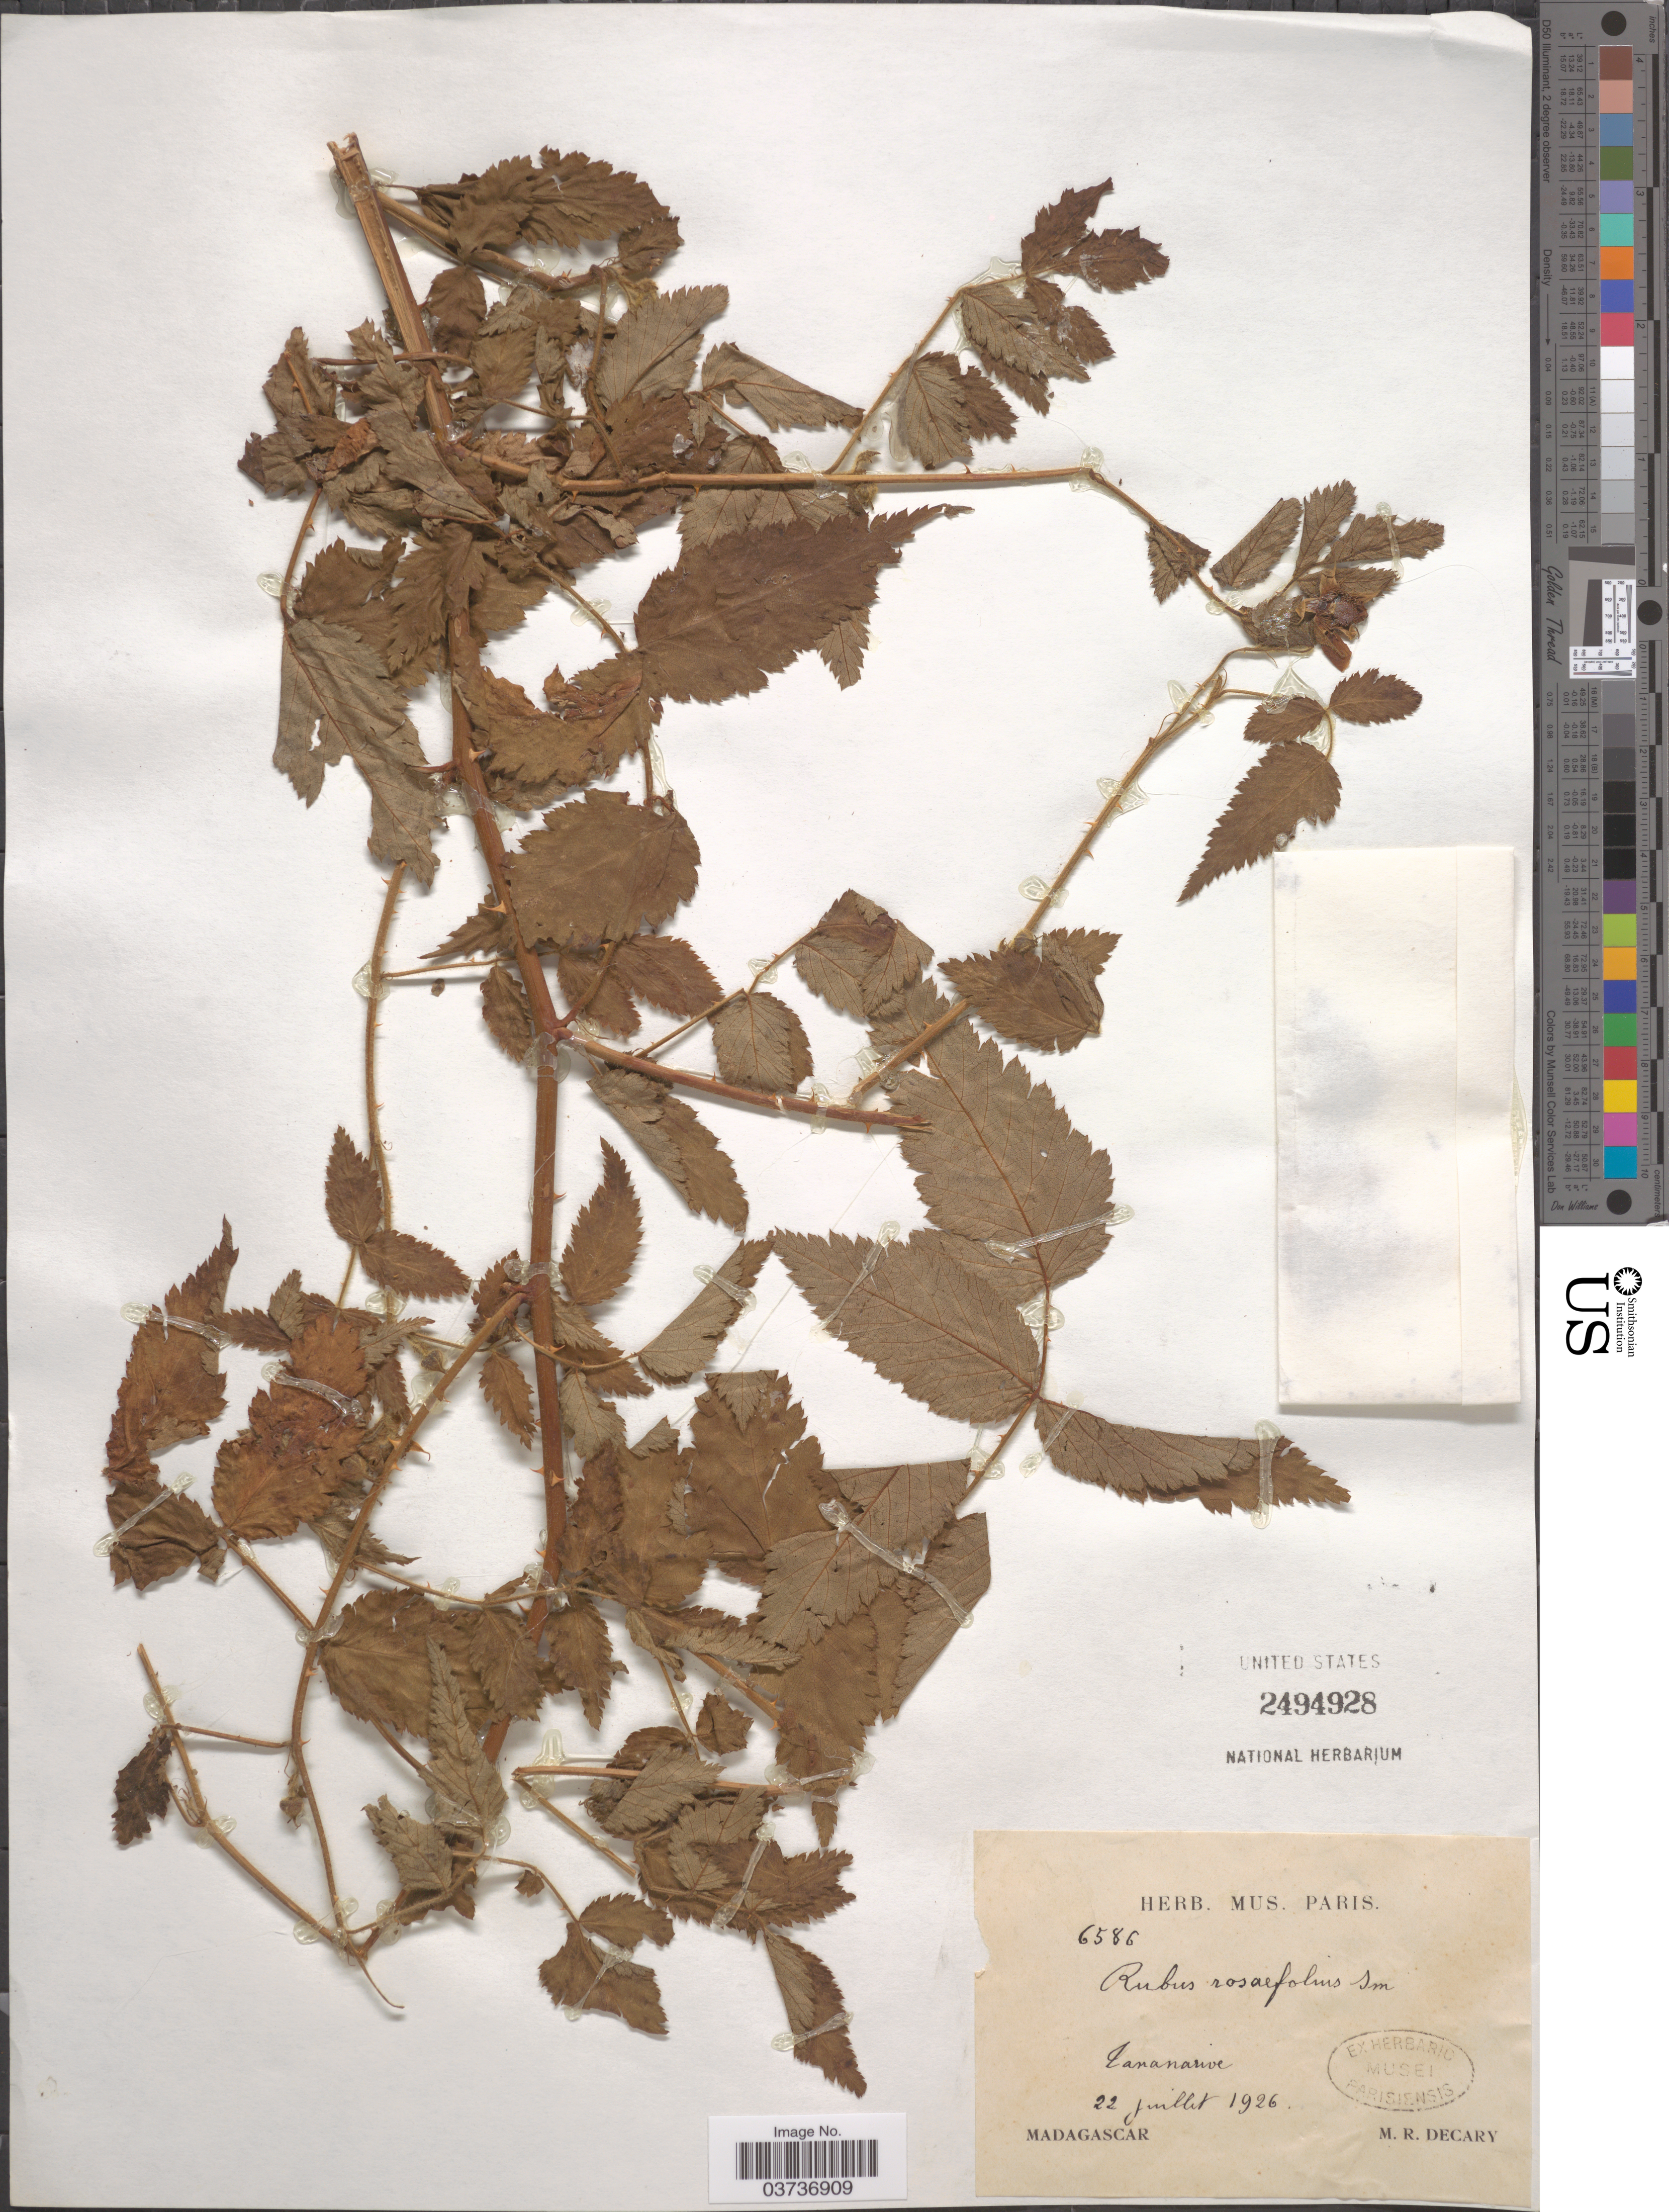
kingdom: Plantae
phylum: Tracheophyta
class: Magnoliopsida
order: Rosales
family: Rosaceae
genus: Rubus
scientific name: Rubus rosaefolius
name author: Sm.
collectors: R. Decary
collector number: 6586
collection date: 1926-07-22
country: Madagascar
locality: Tananarive.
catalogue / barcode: US 2494928